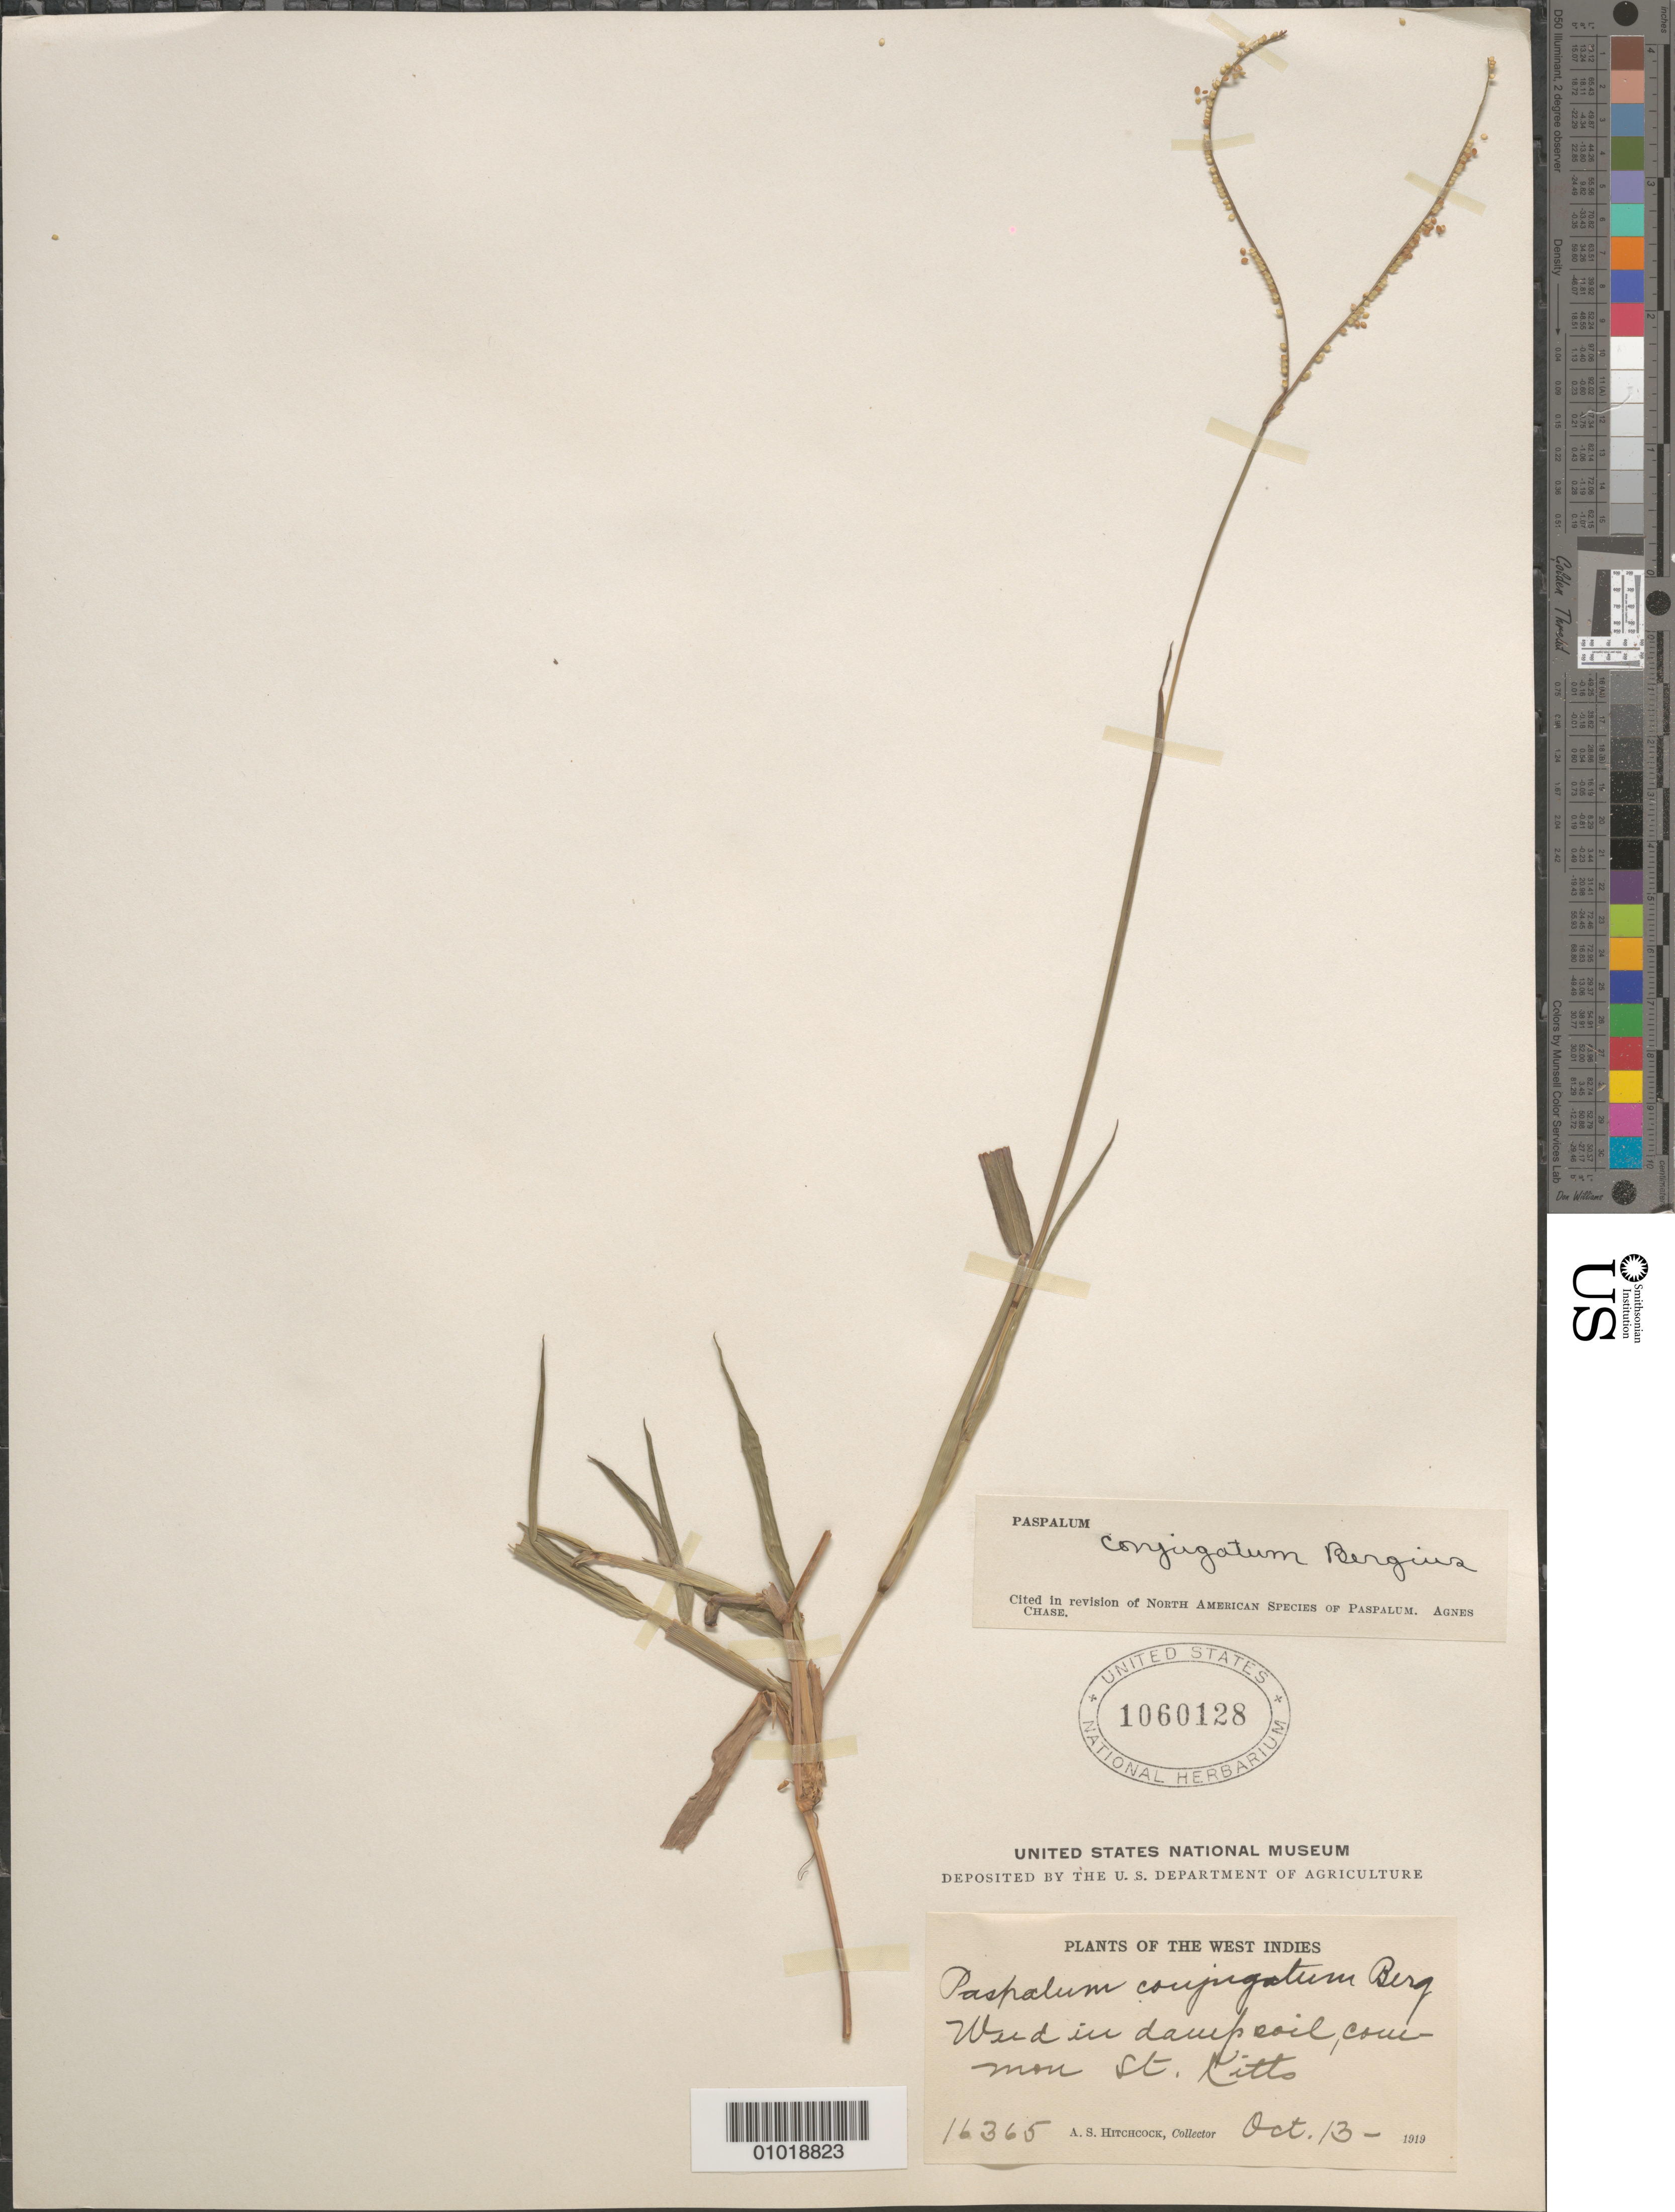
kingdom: Plantae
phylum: Tracheophyta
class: Liliopsida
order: Poales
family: Poaceae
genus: Paspalum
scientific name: Paspalum conjugatum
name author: P.J. Bergius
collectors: A. S. Hitchcock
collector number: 16365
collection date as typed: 13 Oct 1919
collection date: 1919-10-13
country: St. Christopher-Nevis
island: St. Christopher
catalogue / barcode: US 1060128